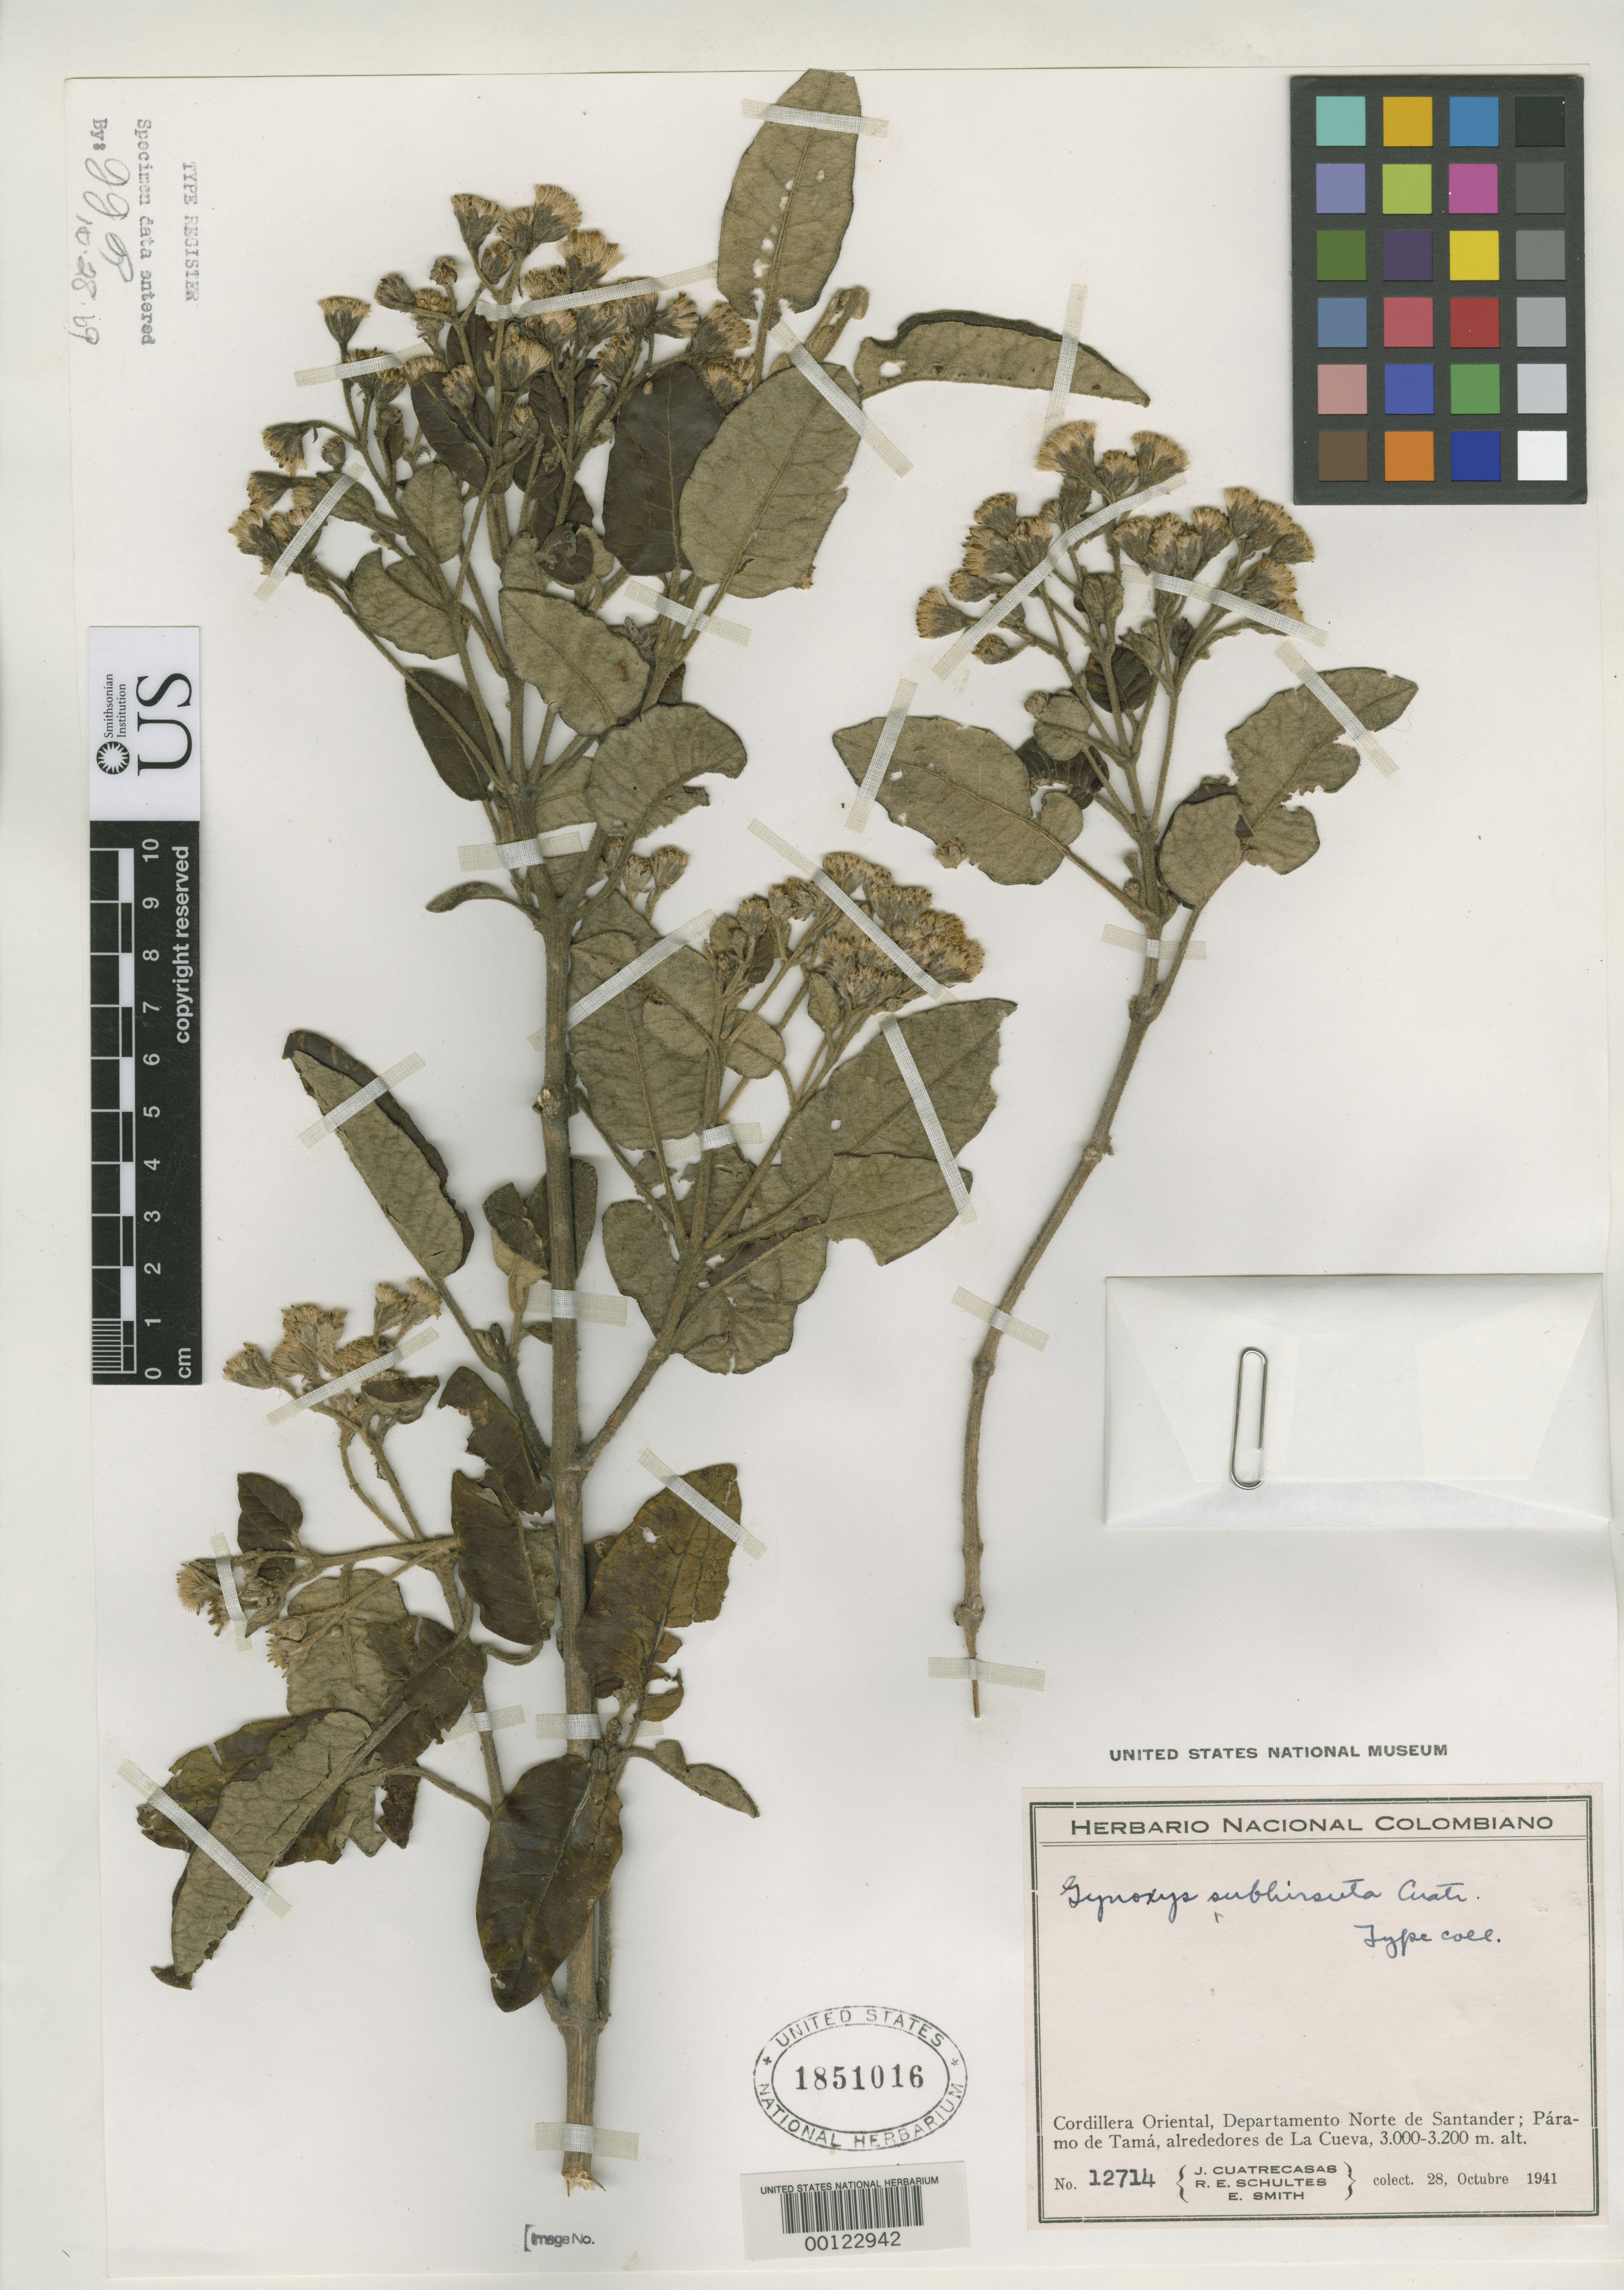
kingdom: Plantae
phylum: Tracheophyta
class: Magnoliopsida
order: Asterales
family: Asteraceae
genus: Gynoxys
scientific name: Gynoxys subhirsuta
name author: Cuatrec.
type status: Isotype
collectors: J. Cuatrecasas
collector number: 12714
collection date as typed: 28 Oct 1941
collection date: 1941-10-28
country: Colombia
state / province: Norte de Santander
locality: La Cueva.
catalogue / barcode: US 1851016